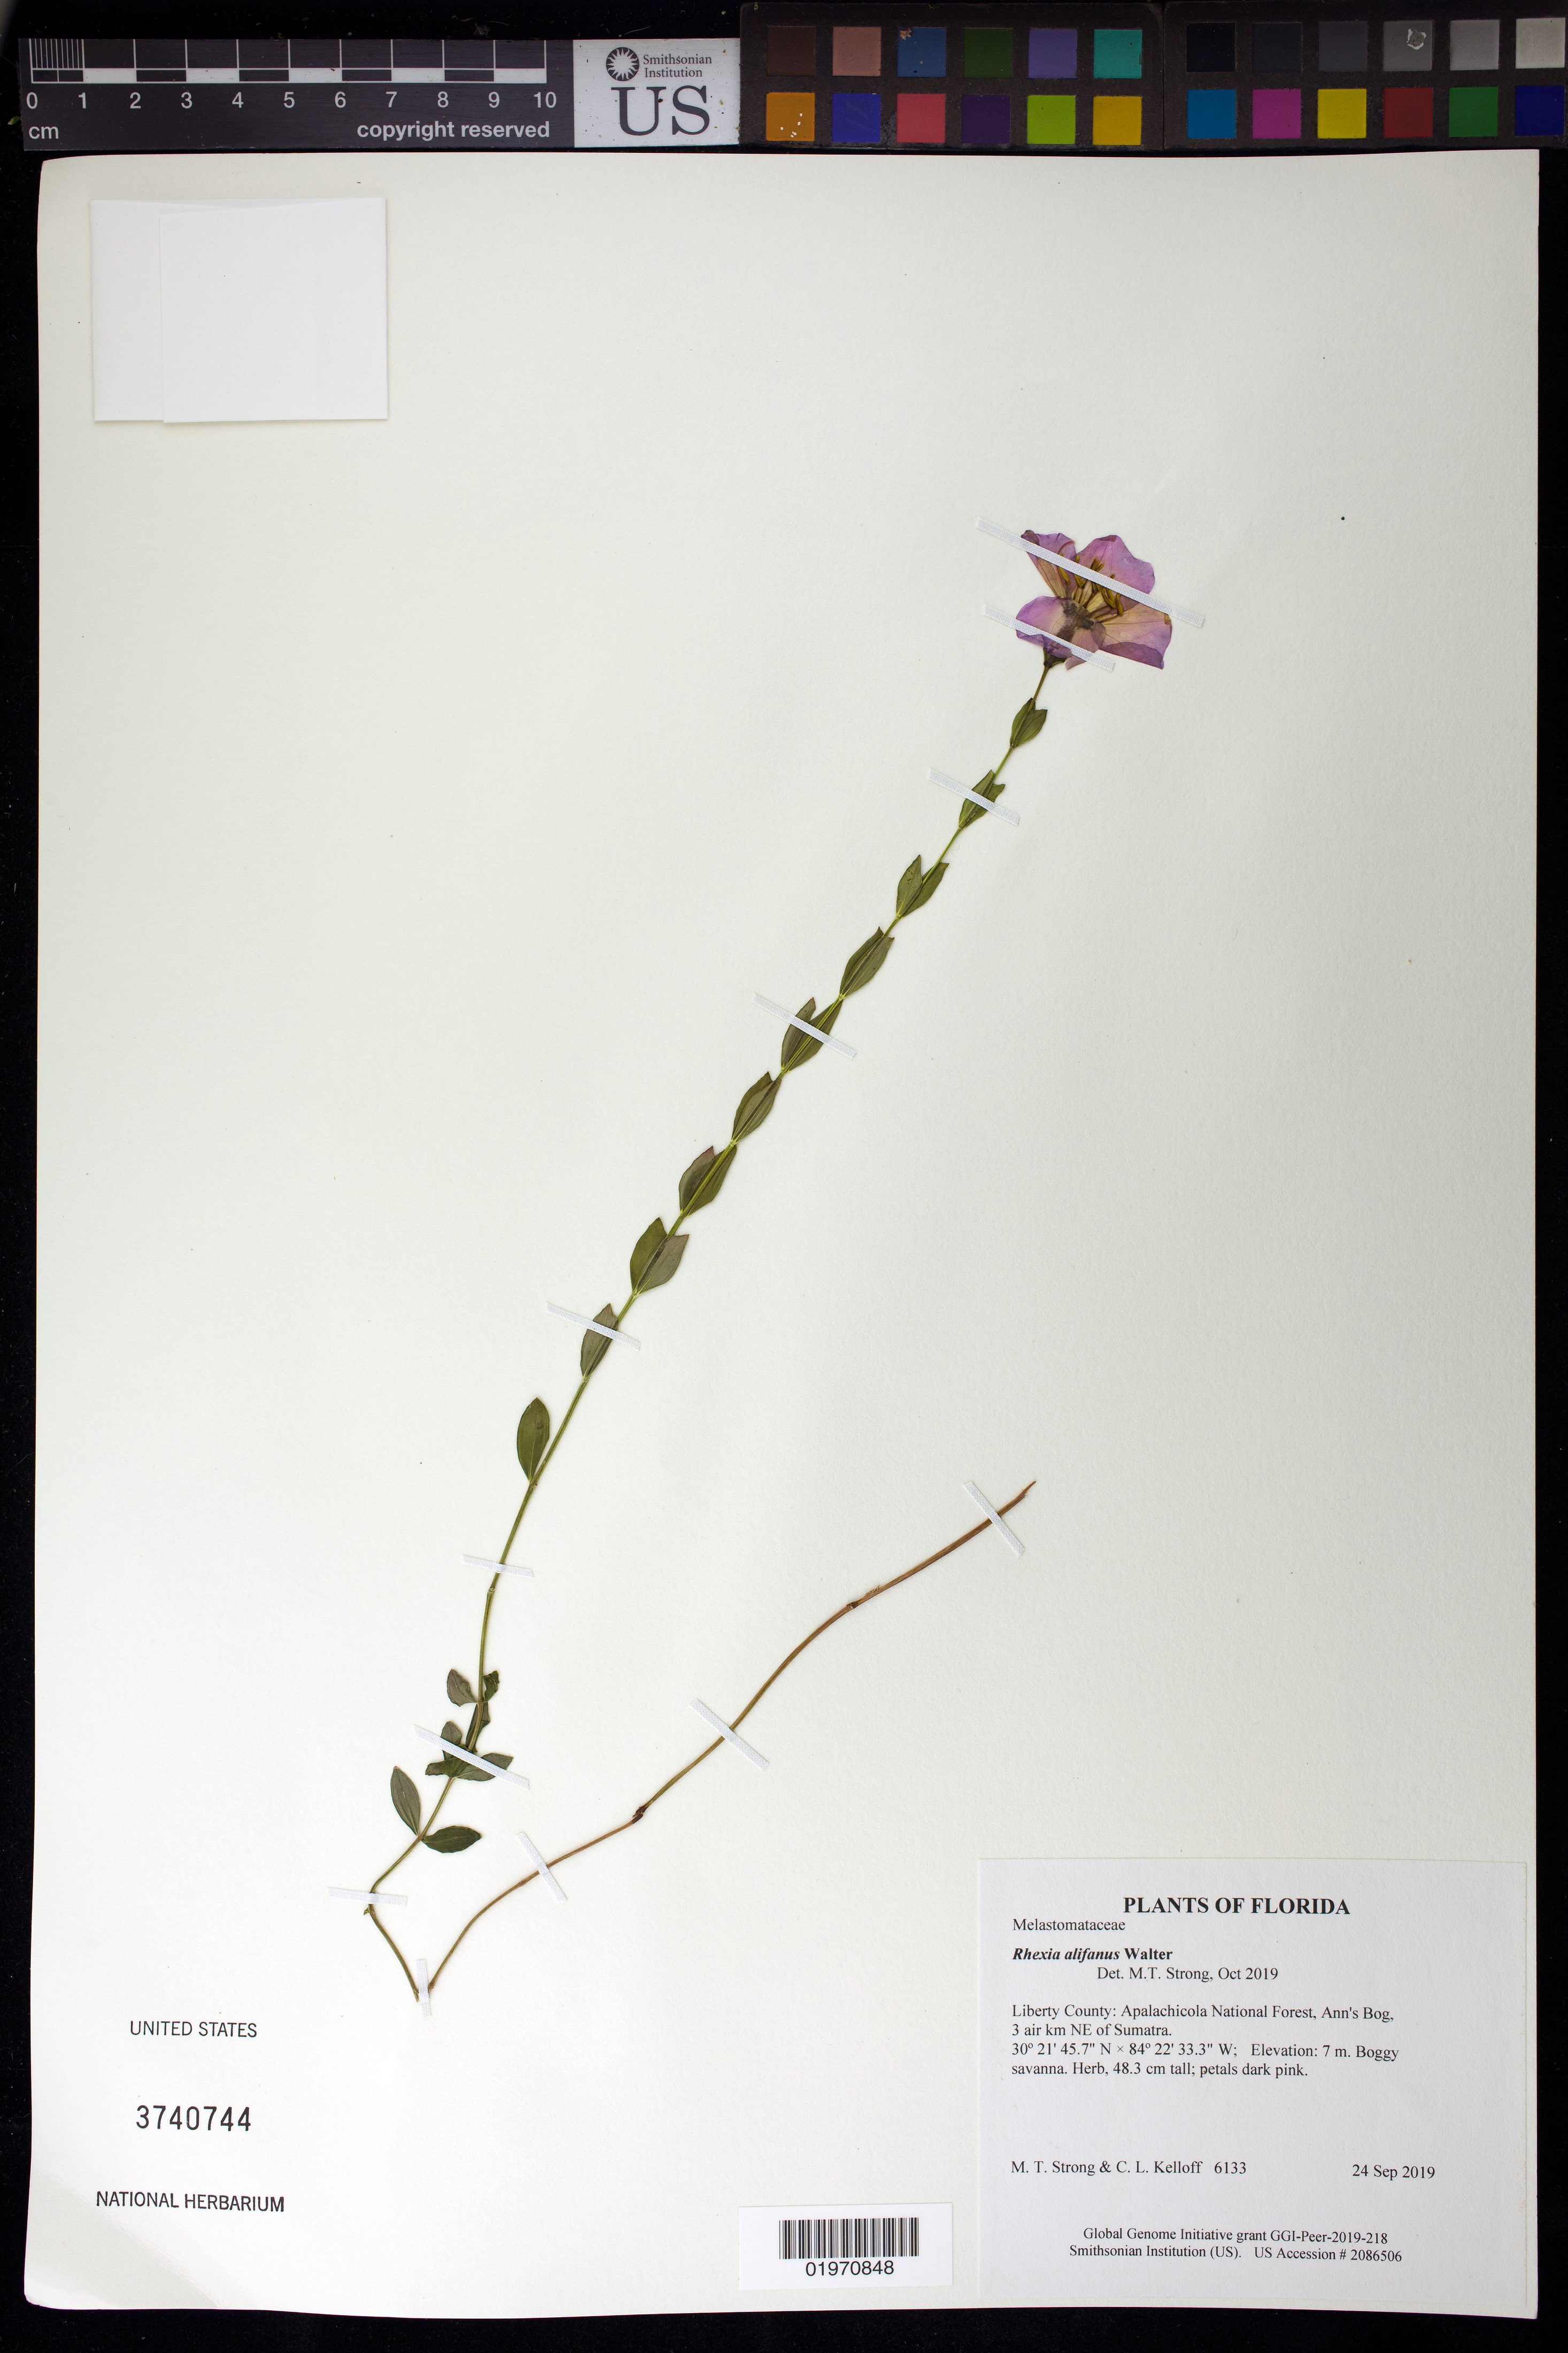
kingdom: Plantae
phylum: Tracheophyta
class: Magnoliopsida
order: Myrtales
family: Melastomataceae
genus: Rhexia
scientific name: Rhexia alifanus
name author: Walter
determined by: Strong, Mark T., (BOT), Smithsonian Institution - National Museum of Natural History (UNITED STATES)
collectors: M. T. Strong & C. L. Kelloff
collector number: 6133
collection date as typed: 24 Sep 2019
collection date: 2019-09-24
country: United States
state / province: Florida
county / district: Liberty County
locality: Apalachicola National Forest, Ann's Bog, 3 air km NE of Sumatra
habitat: Boggy savanna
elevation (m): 7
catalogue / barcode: US 3740744